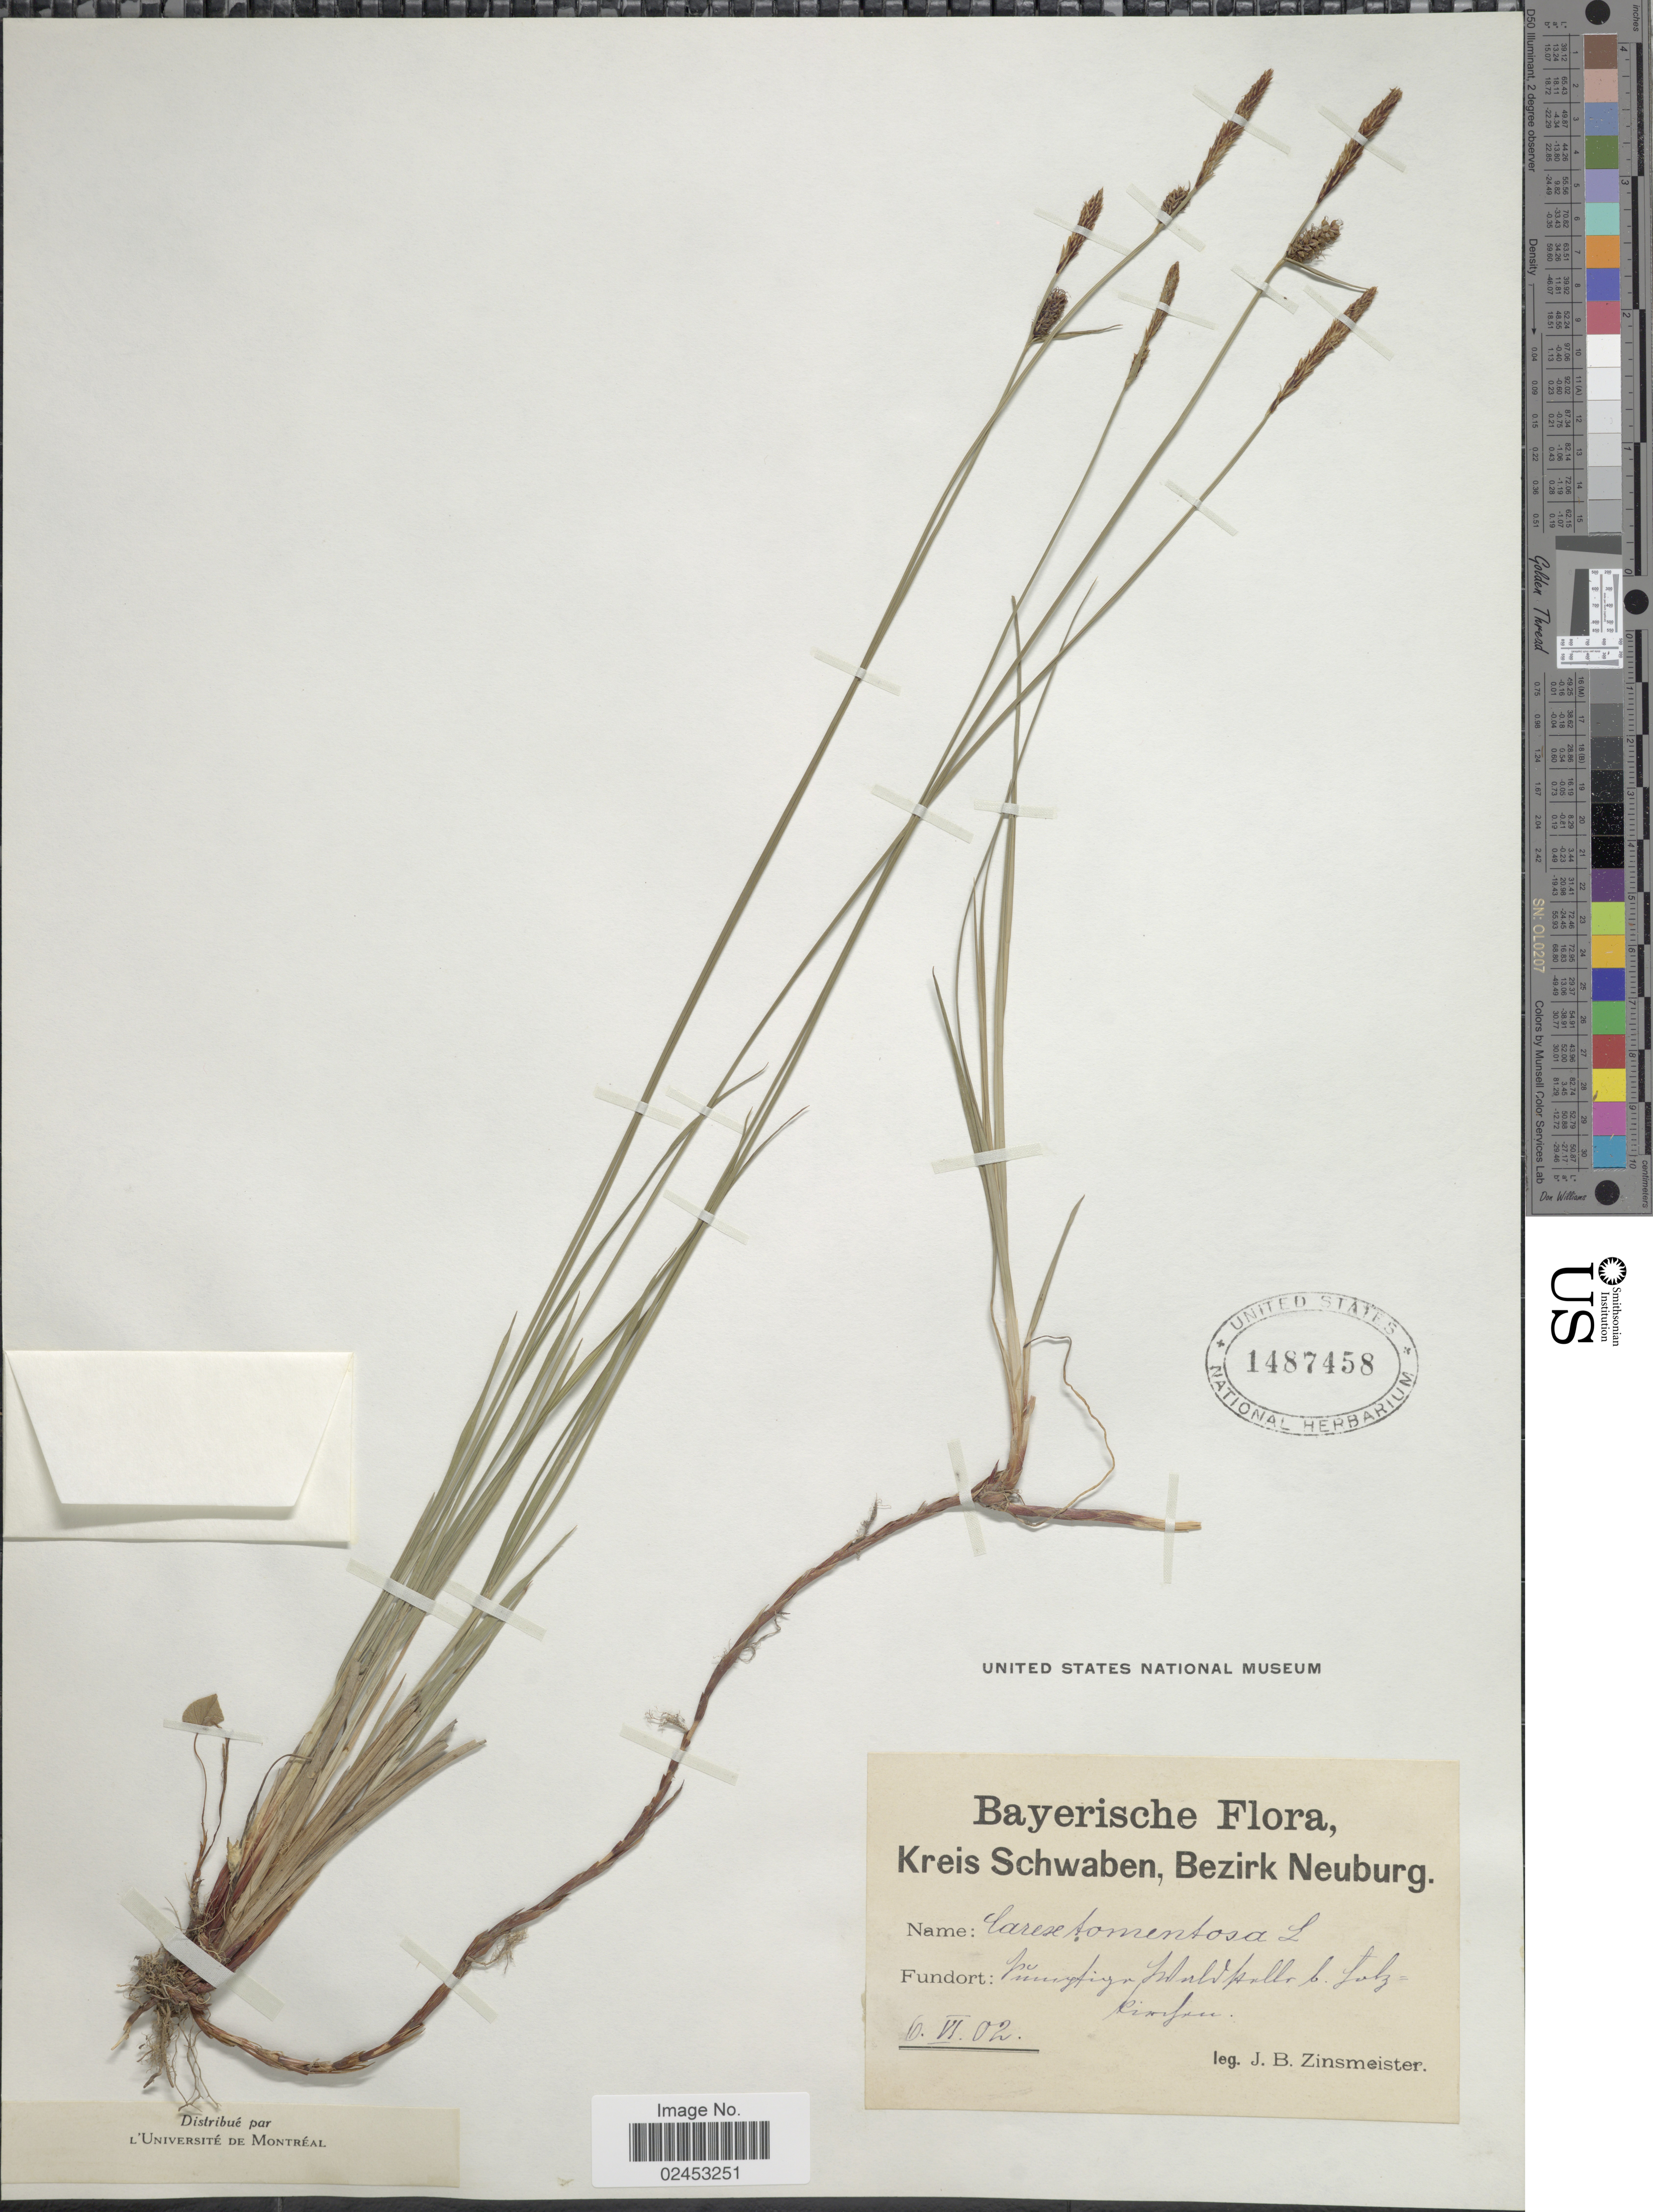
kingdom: Plantae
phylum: Tracheophyta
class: Liliopsida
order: Poales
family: Cyperaceae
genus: Carex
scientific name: Carex tomentosa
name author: L.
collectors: J. Zinsmeister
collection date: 1902-06-06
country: Germany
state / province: Bayern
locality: Bayerische, Kreis Schwaben, Bezirk Neuburg, Fundort: Pinegfign klaldfaller b. Solzkinfin. [interpreted]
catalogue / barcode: US 1487458